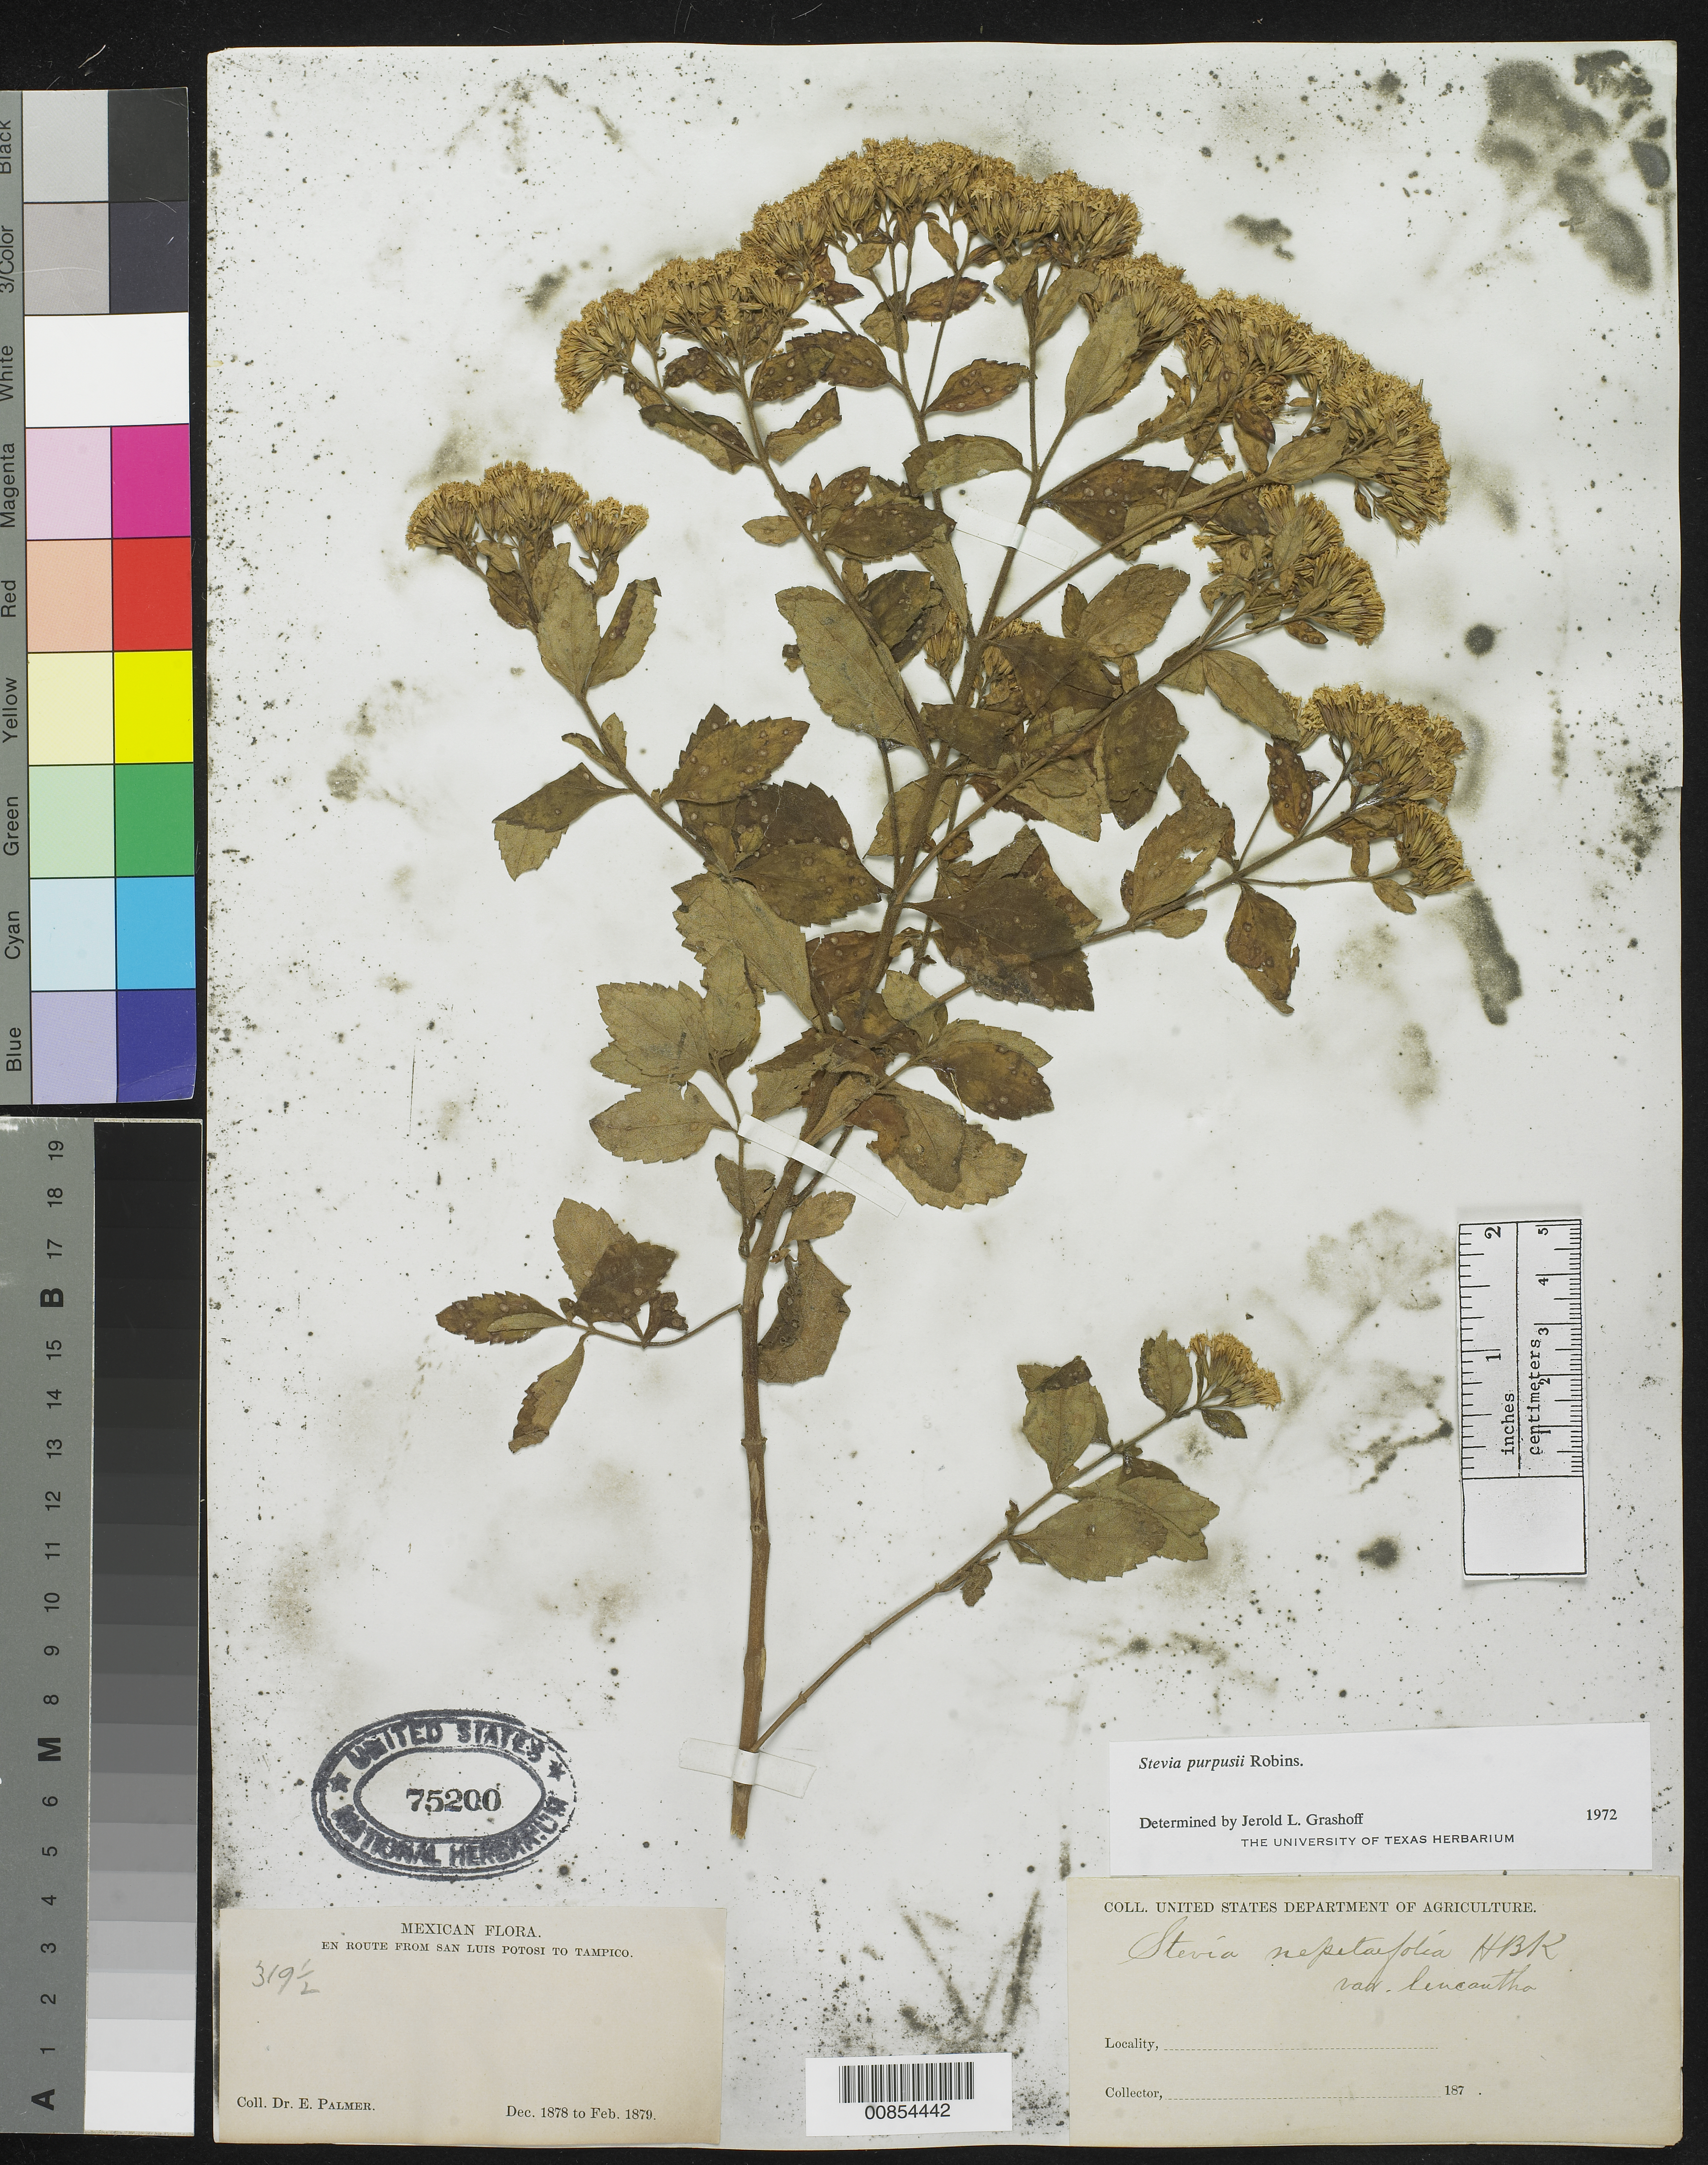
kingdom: Plantae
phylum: Tracheophyta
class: Magnoliopsida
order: Asterales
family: Asteraceae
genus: Stevia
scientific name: Stevia purpusii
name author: B.L. Rob.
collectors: E. Palmer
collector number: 319½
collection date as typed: Dec 1878 to -- Feb 1879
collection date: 1878-12/1879-02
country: Mexico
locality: En route from San Luis Potosí to Tampico, Tamaulipas.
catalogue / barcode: US 75200